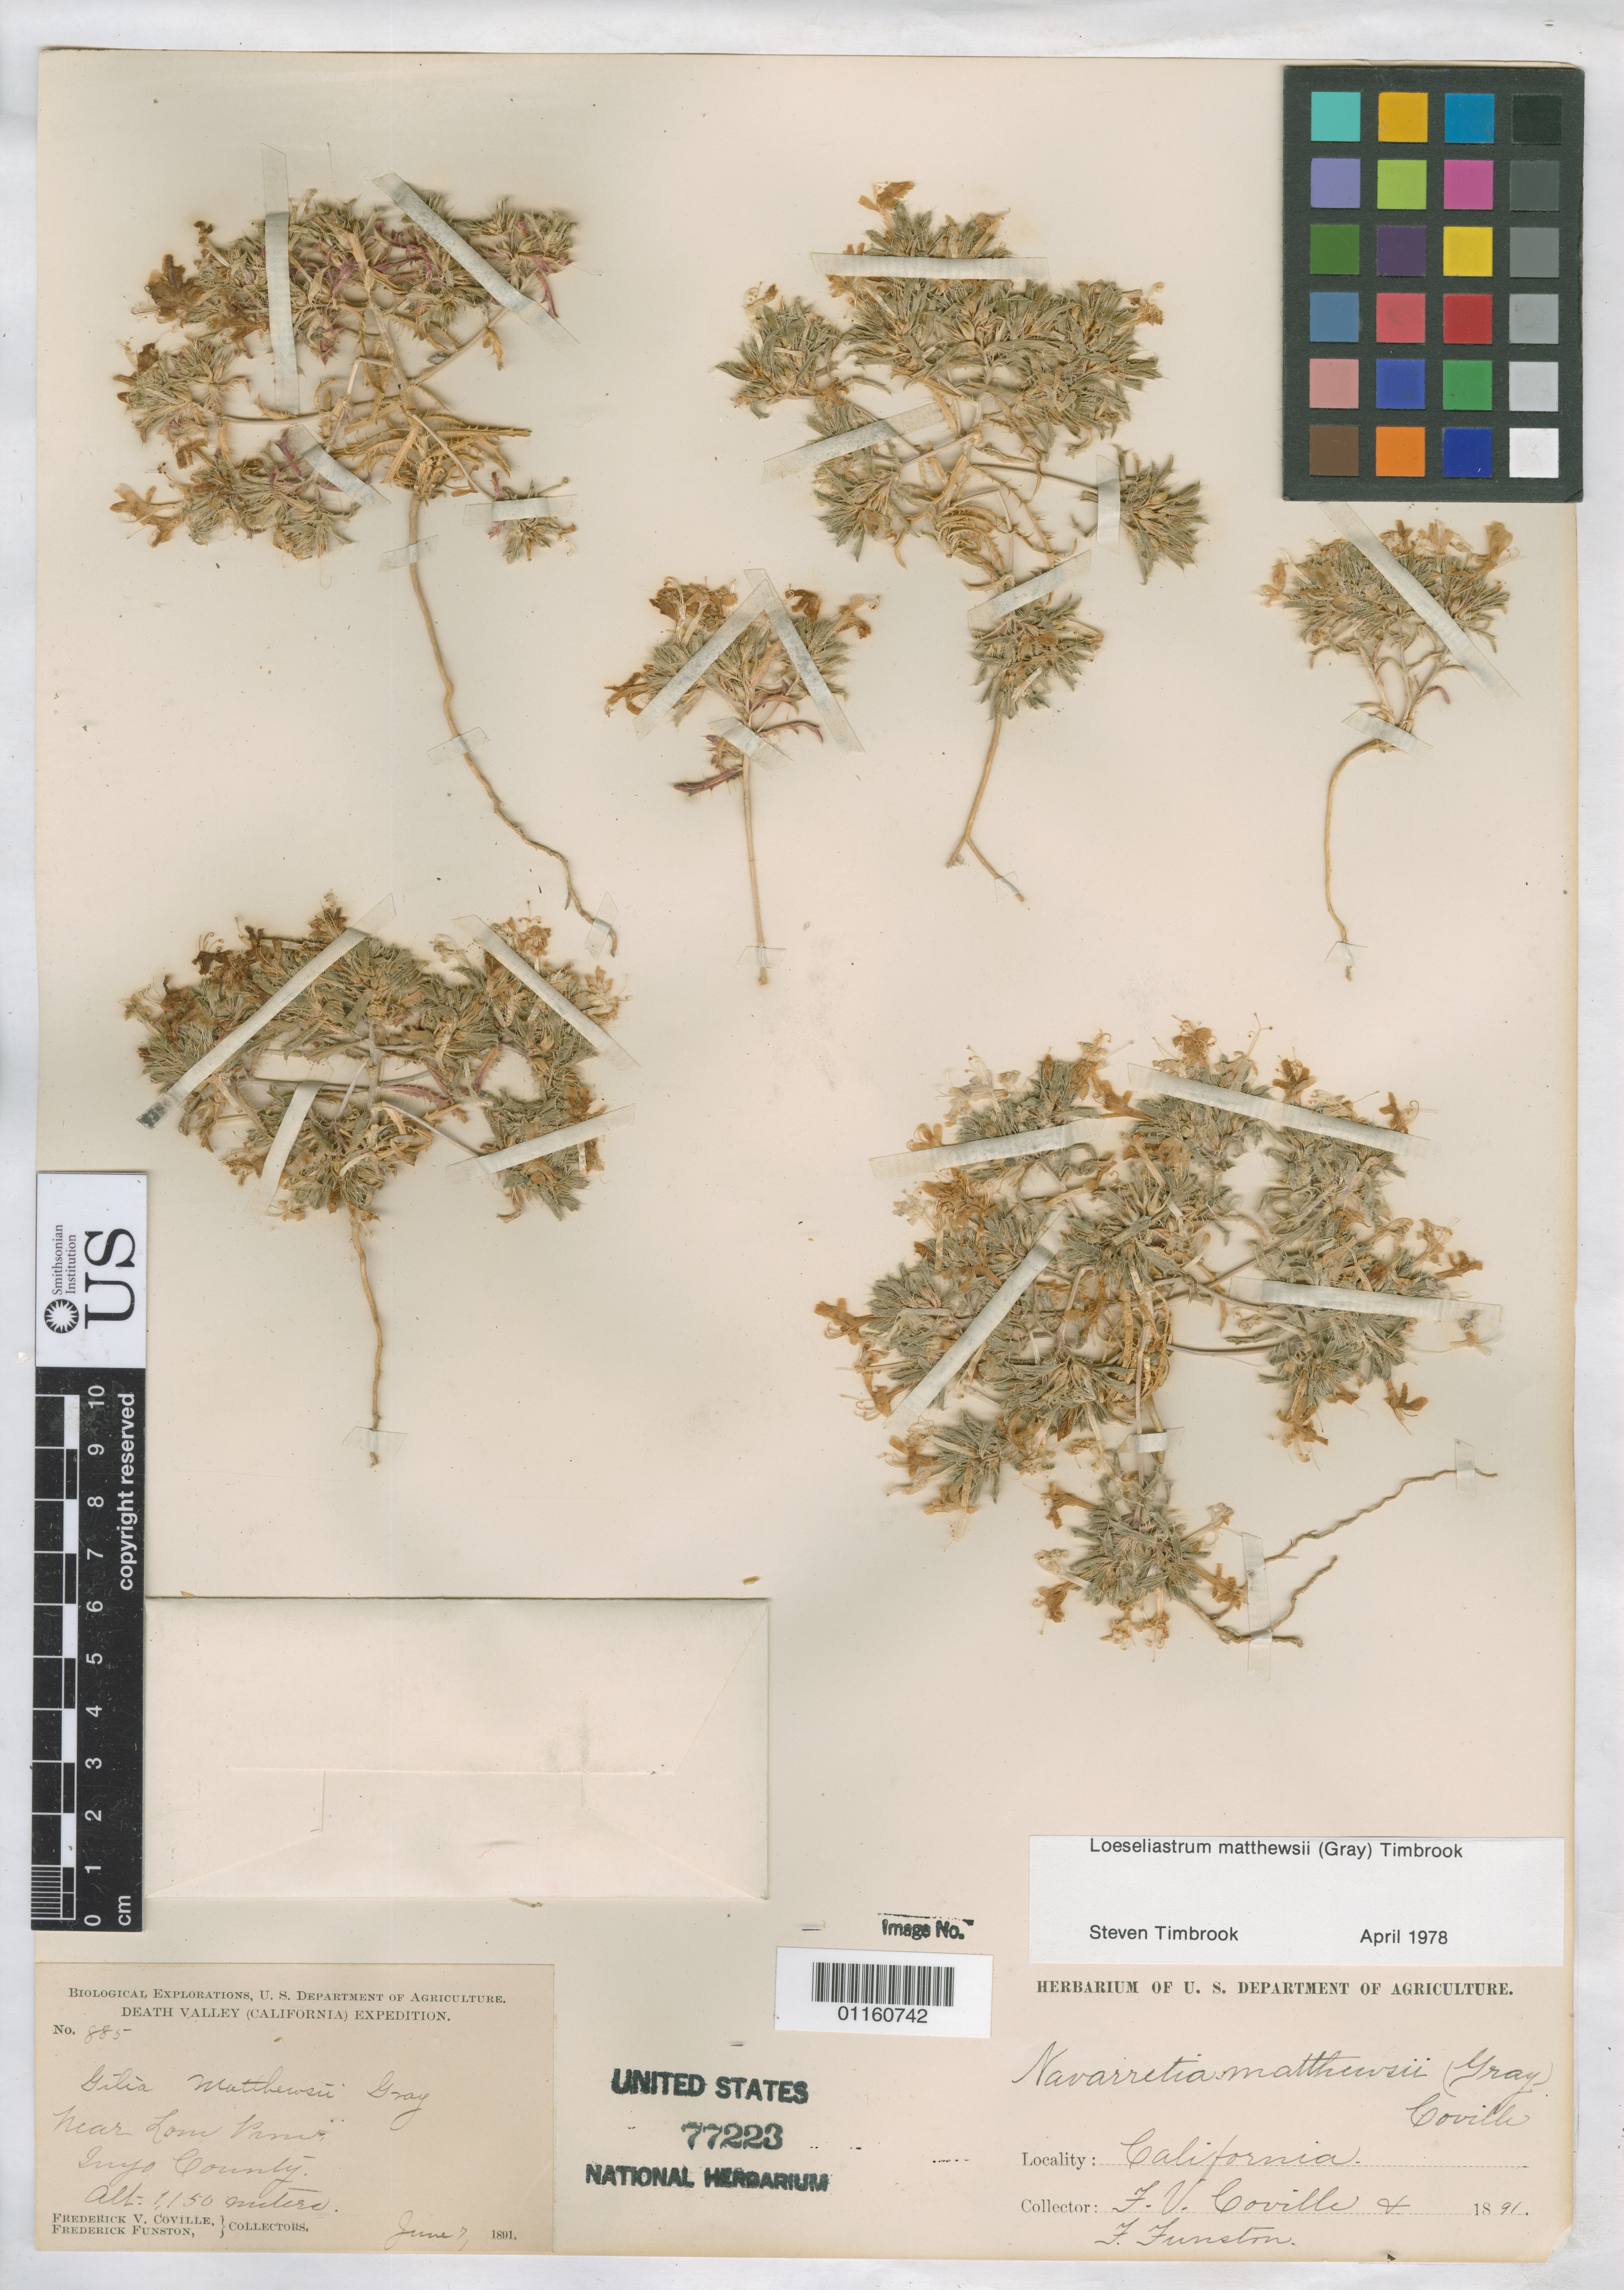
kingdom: Plantae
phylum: Tracheophyta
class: Magnoliopsida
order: Ericales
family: Polemoniaceae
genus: Loeseliastrum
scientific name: Loeseliastrum matthewsii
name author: (A. Gray) Timbrook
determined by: Timbrook, S.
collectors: F. V. Coville & F. Funston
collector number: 885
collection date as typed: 7 Jun 1891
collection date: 1891-06-07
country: United States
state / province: California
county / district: Inyo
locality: near [Lom Prm]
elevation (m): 1150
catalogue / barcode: US 77223